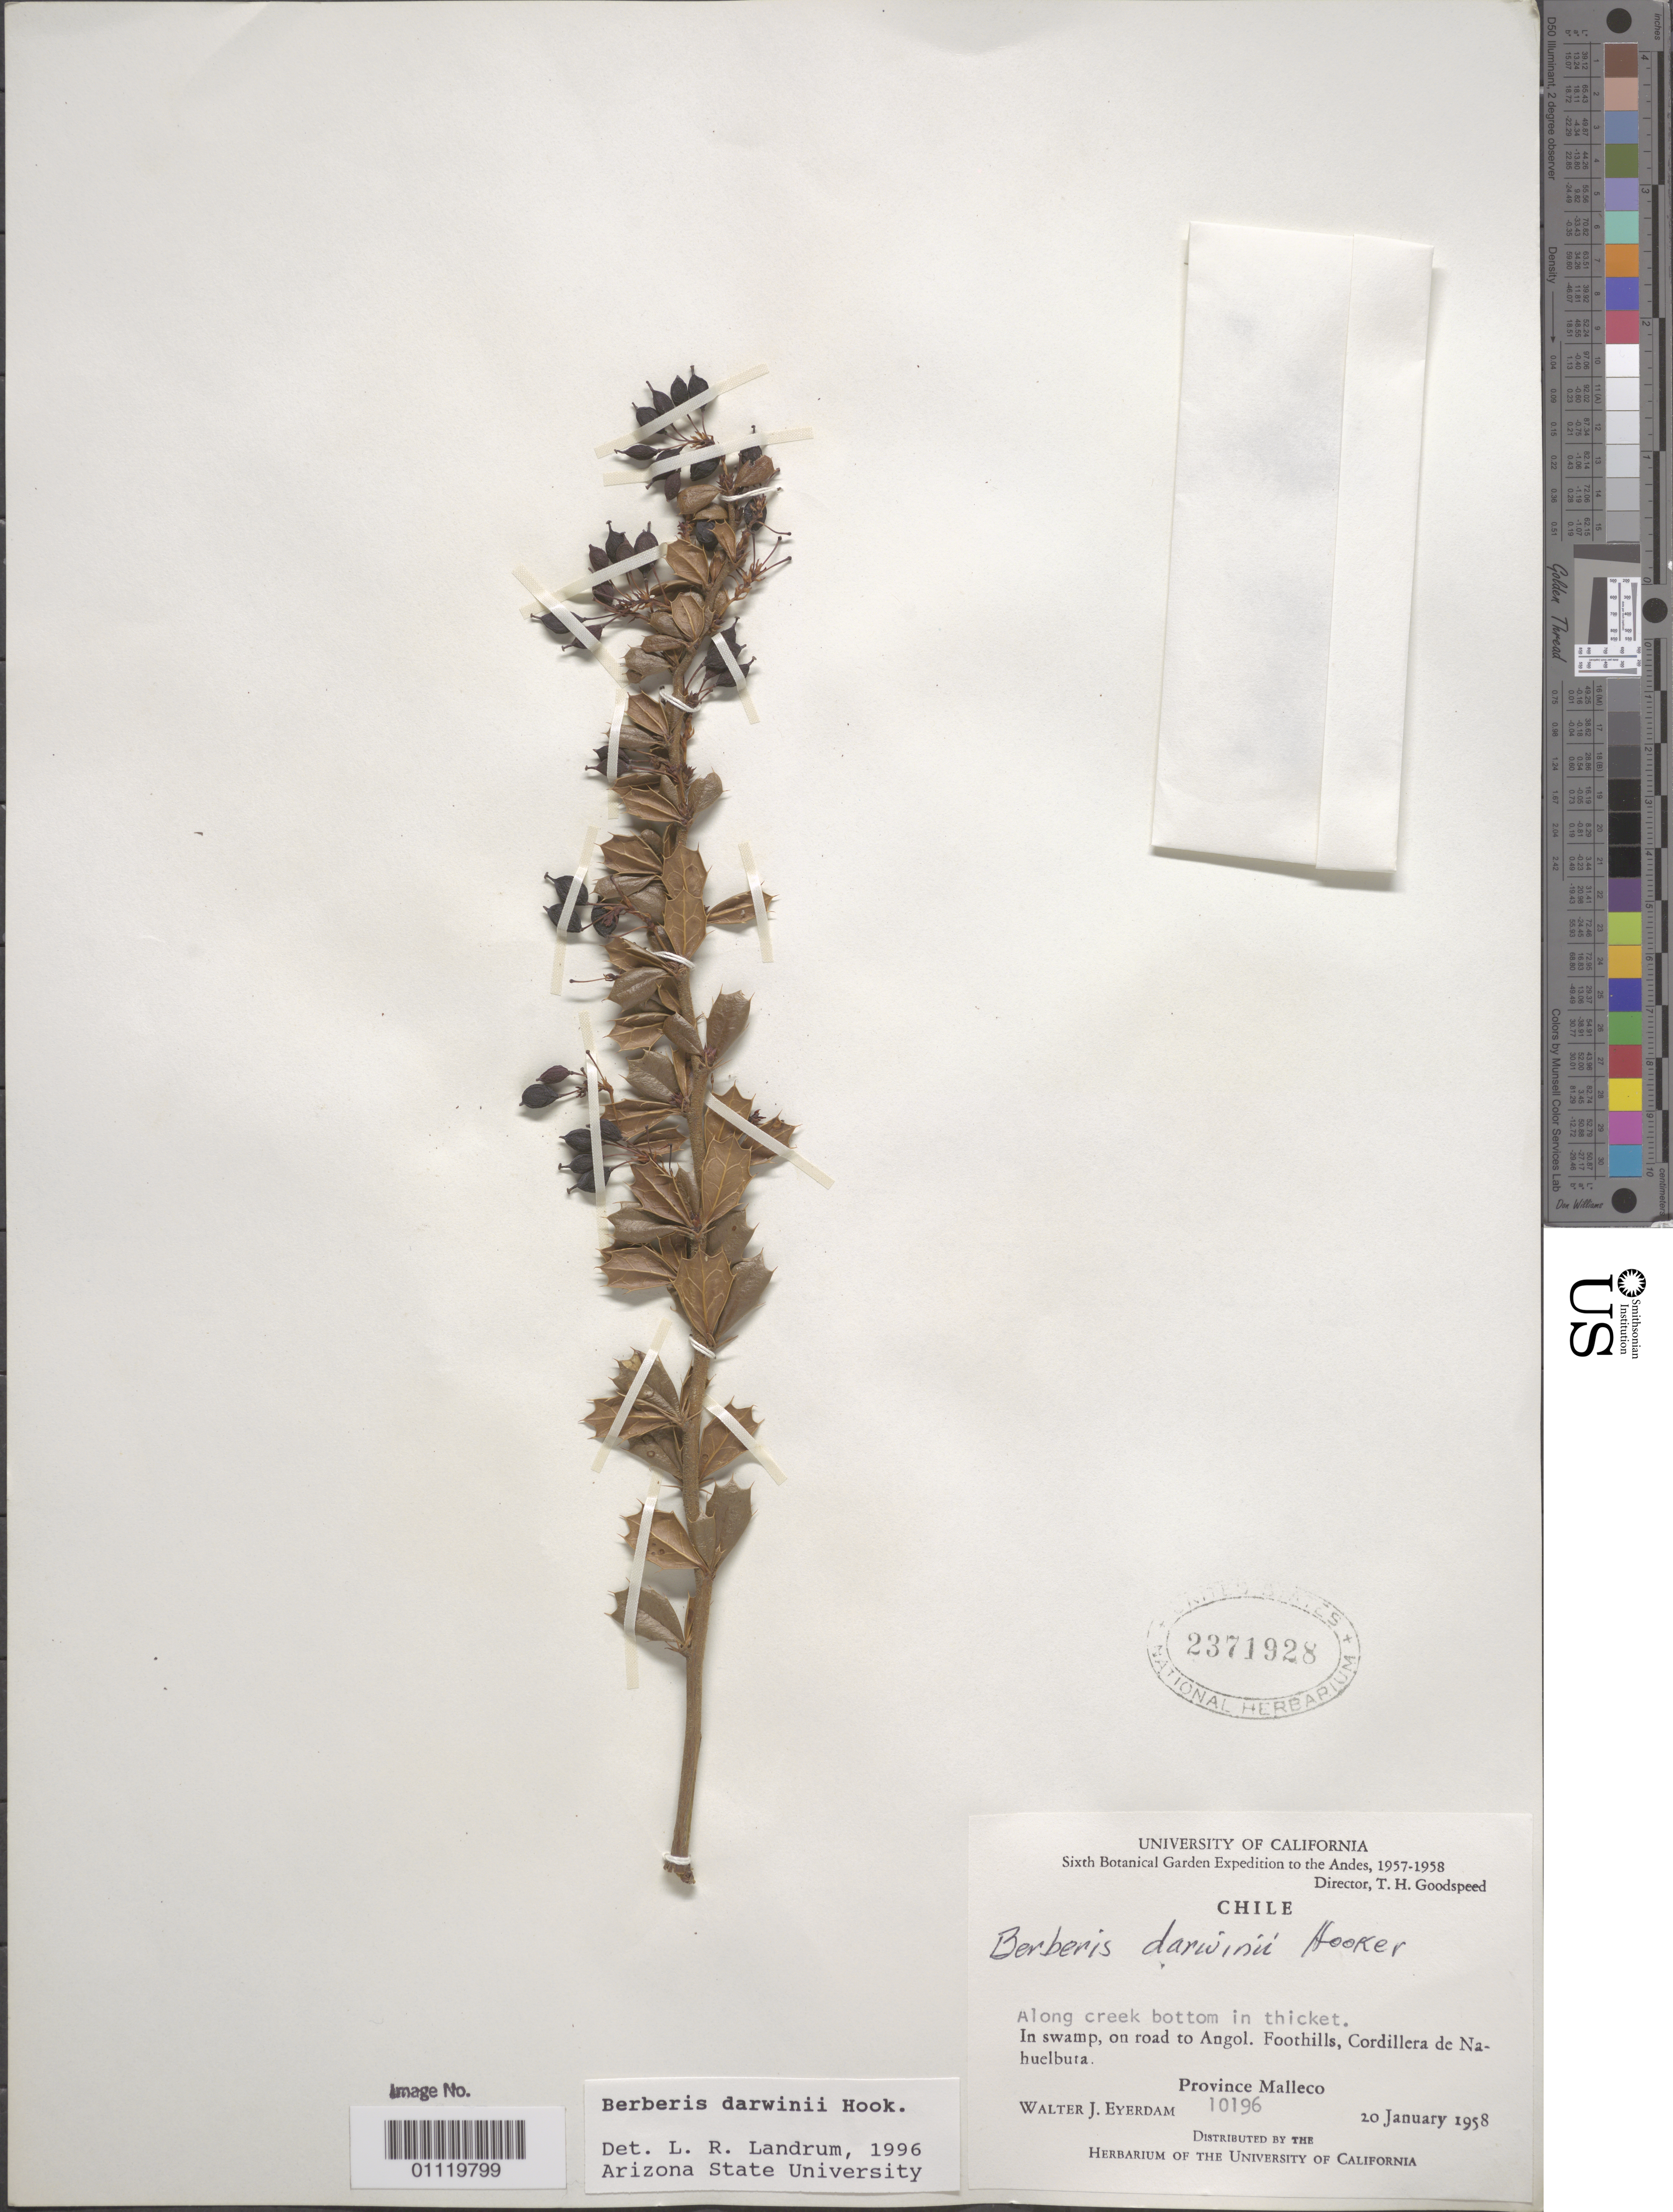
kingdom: Plantae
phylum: Tracheophyta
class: Magnoliopsida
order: Ranunculales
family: Berberidaceae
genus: Berberis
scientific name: Berberis darwinii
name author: Hook.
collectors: W. J. Eyerdam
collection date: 1958-01-20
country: Chile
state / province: Araucanía (IX)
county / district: Malleco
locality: Foothills, Cordillera de Nahuelbura. In swamp, on road to Angol. Along creek bottom in thicket.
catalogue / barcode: US 2371928